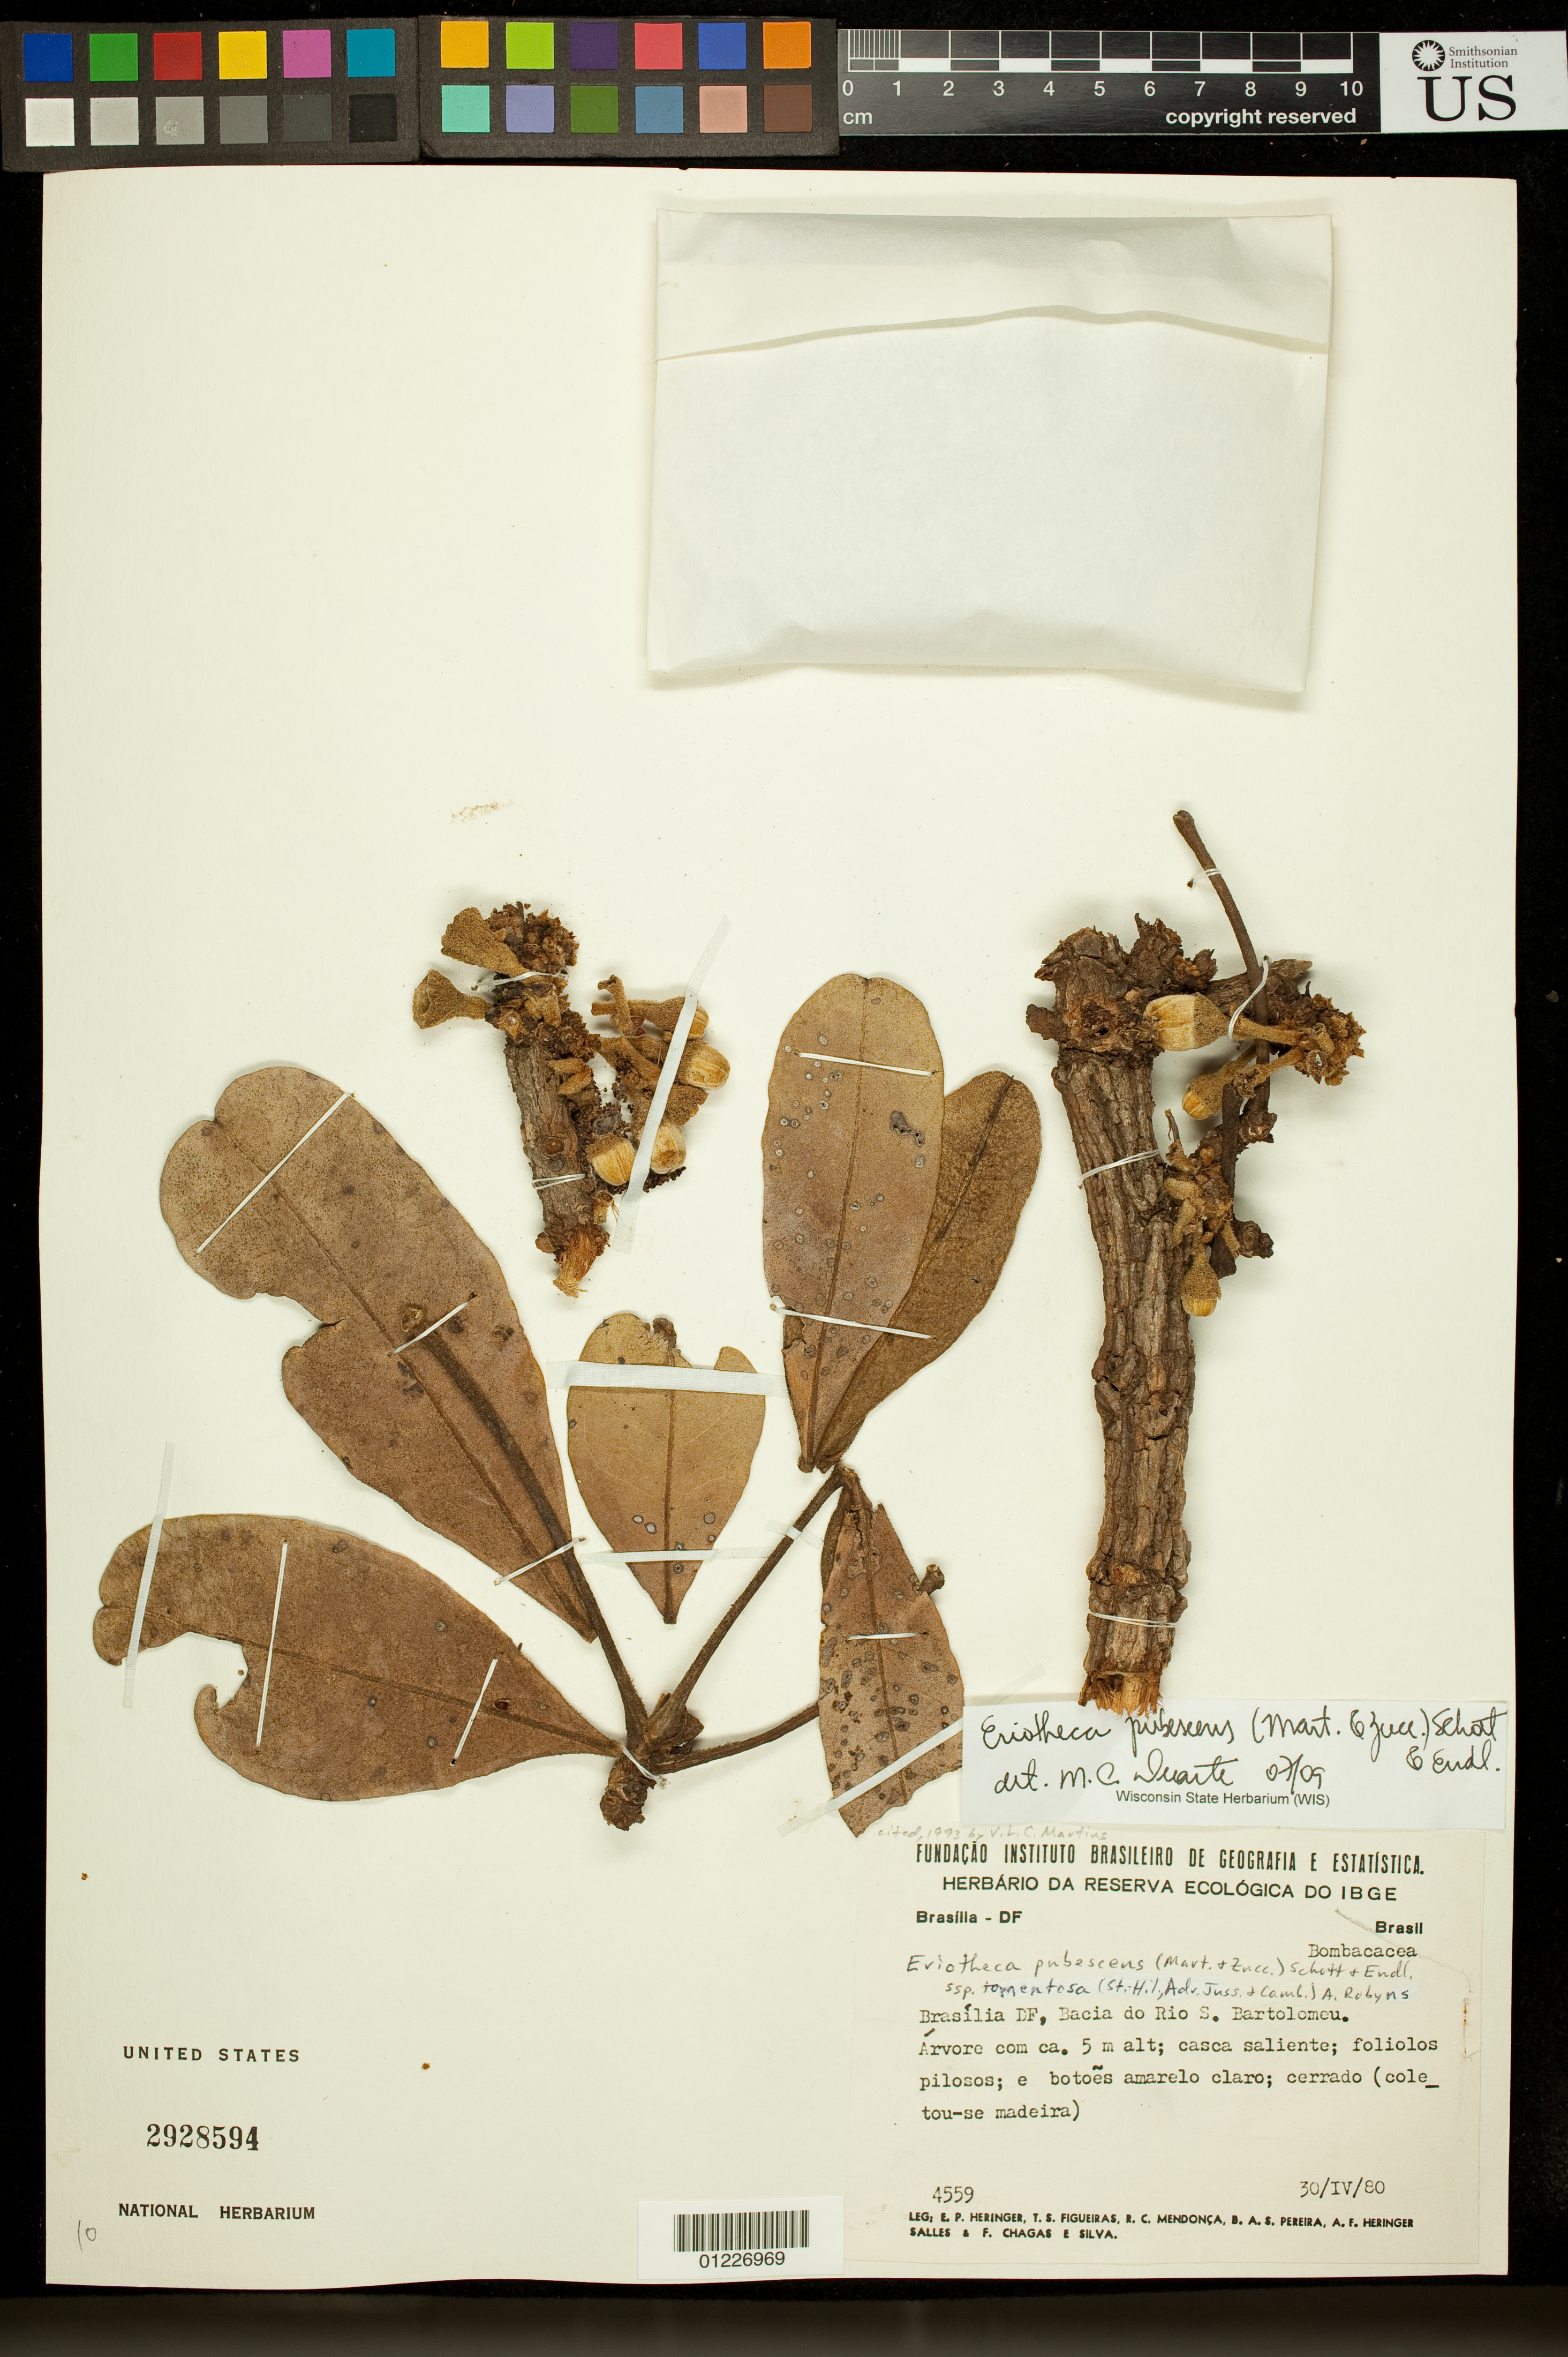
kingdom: Plantae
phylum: Tracheophyta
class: Magnoliopsida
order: Malvales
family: Malvaceae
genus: Pachira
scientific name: Pachira pubescens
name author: (Mart. & Zucc.) V.N. Yoshik. & M.C. Duarte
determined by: Dorr, Laurence J., Curator (BOT), Smithsonian Institution - National Museum of Natural History (UNITED STATES)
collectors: E. P. Heringer, T. S. Figueiras, R. C. Mendonça & B. A. S. Pereira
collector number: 4559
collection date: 1980-04-30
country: Brazil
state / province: Distrito Federal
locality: Brasilia DF, Bacia do Rio S. Bartolomeu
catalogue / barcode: US 2928594